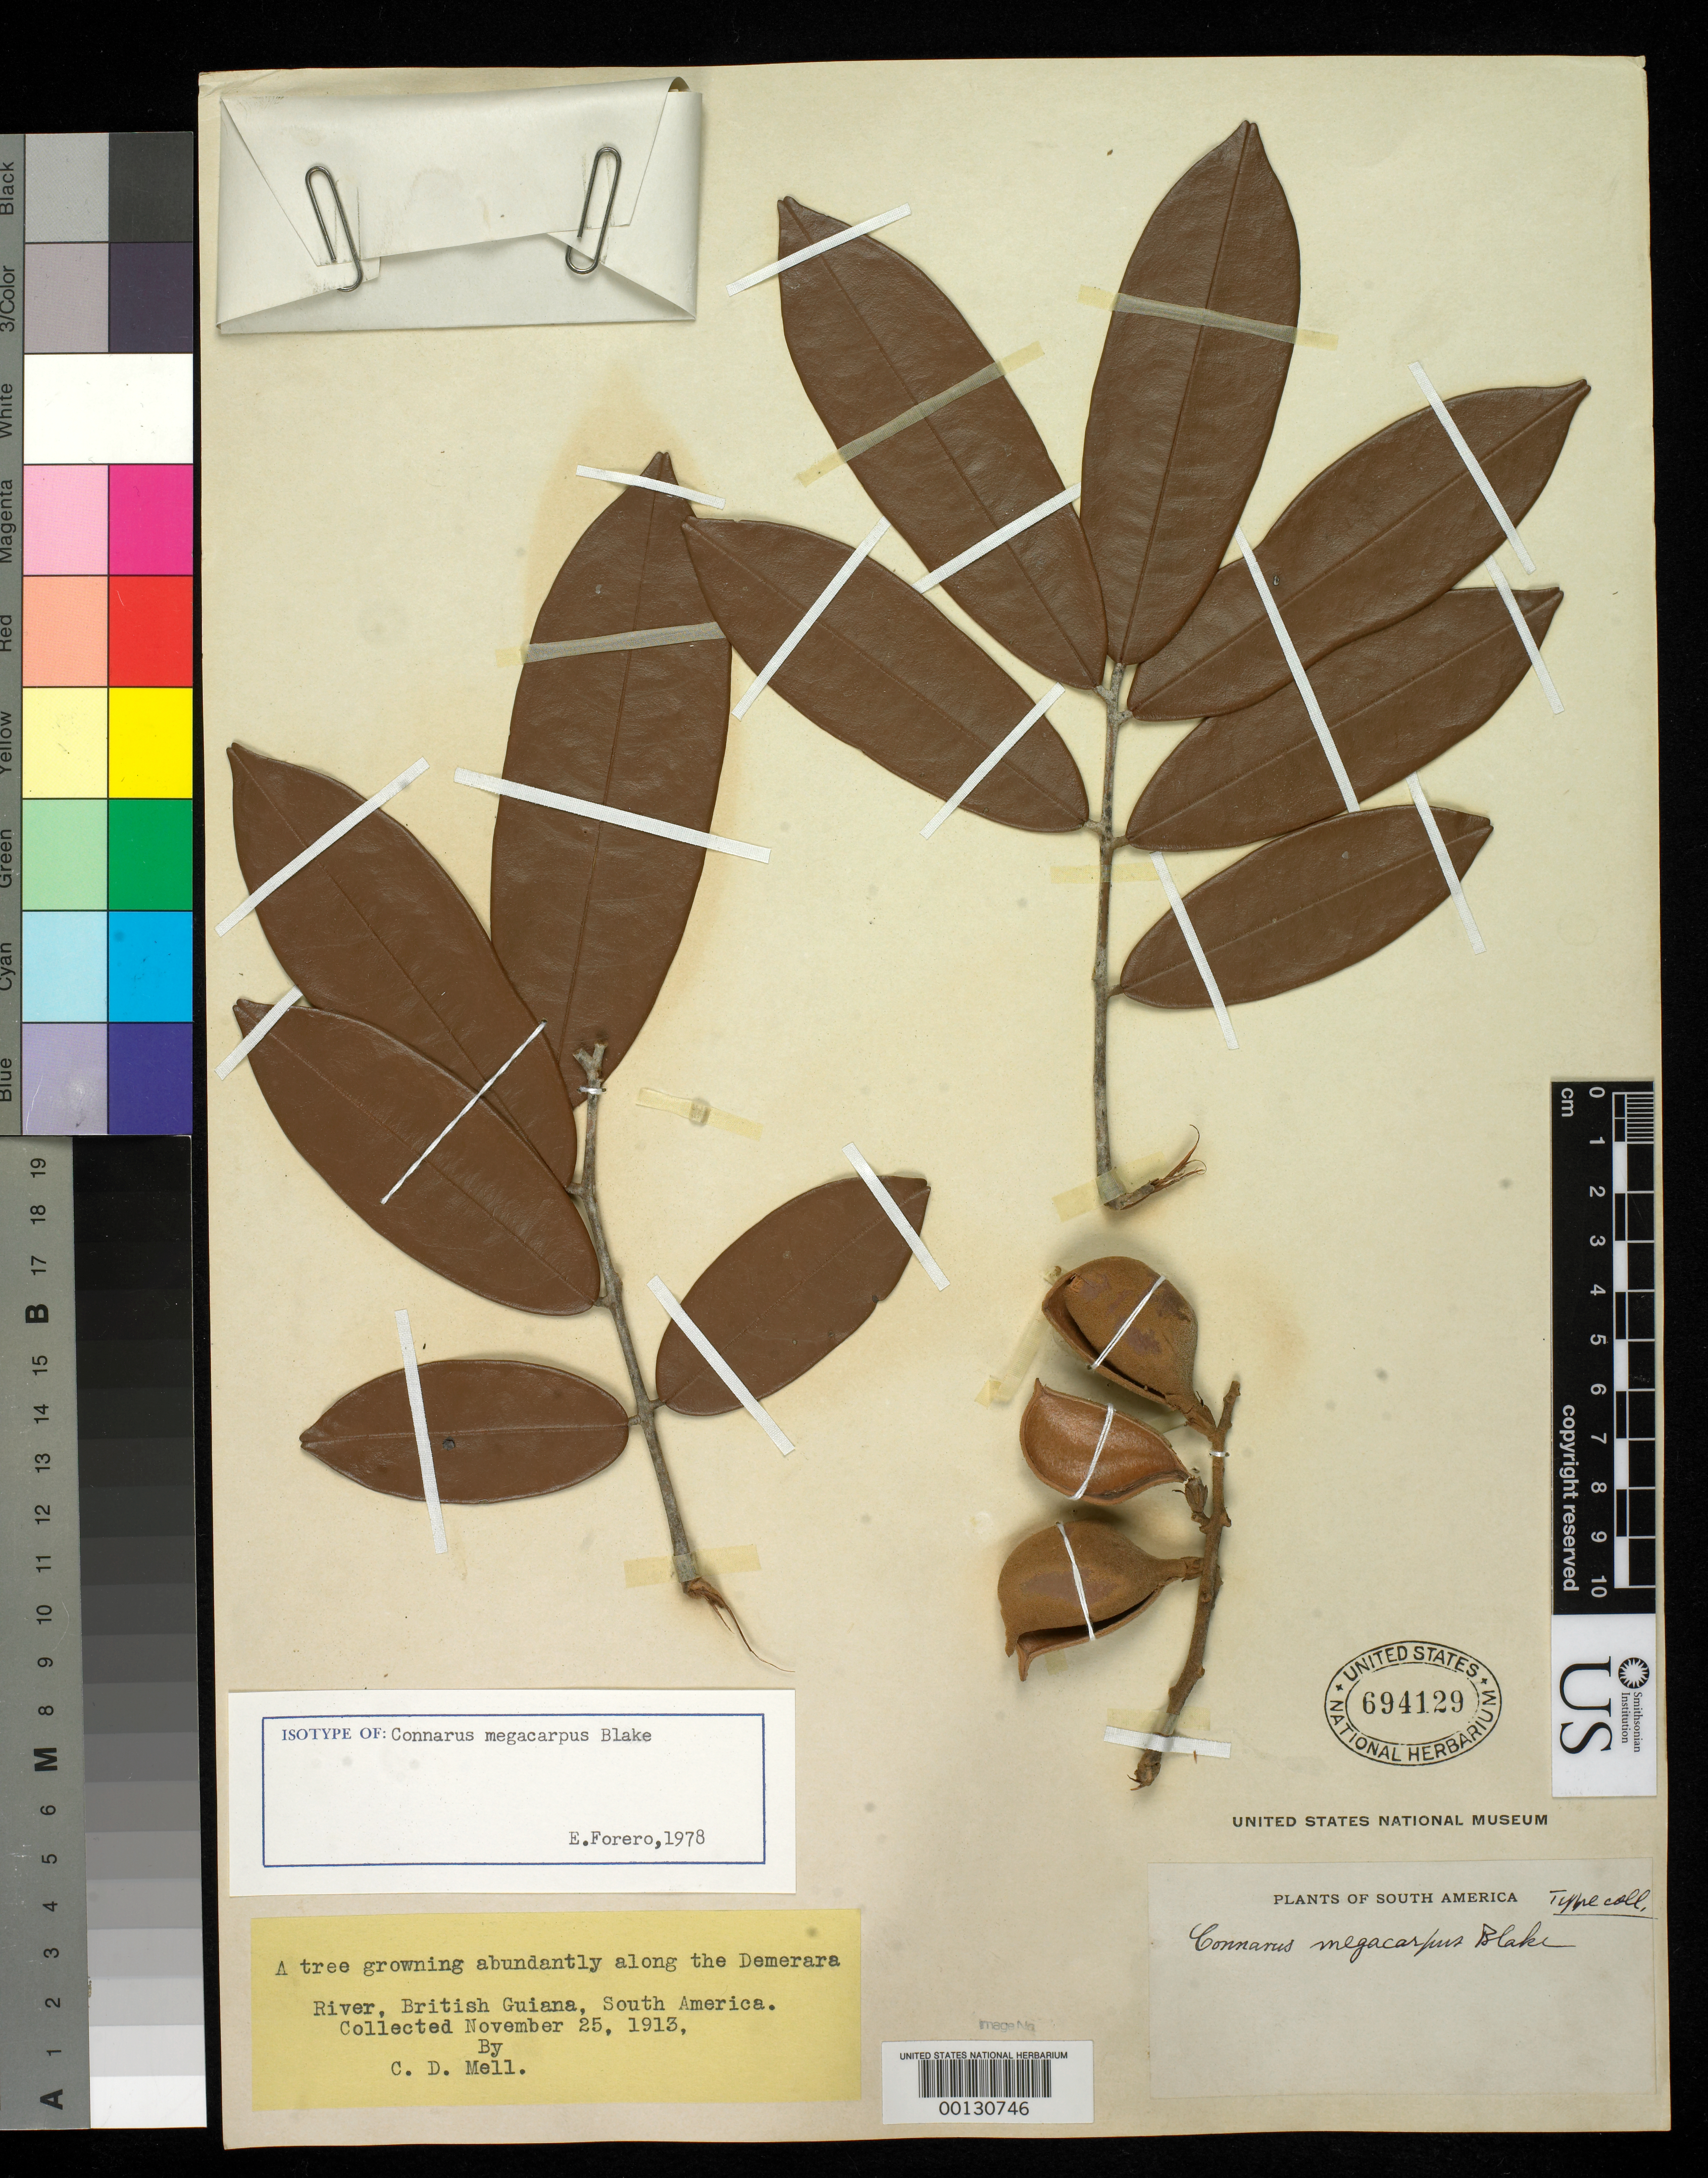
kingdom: Plantae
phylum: Tracheophyta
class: Magnoliopsida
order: Oxalidales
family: Connaraceae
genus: Connarus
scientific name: Connarus megacarpus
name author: S.F. Blake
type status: Isotype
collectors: C. D. Mell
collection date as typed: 25 Nov 1913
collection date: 1913-11-25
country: Guyana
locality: Along the Demarara River.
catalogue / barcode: US 694129